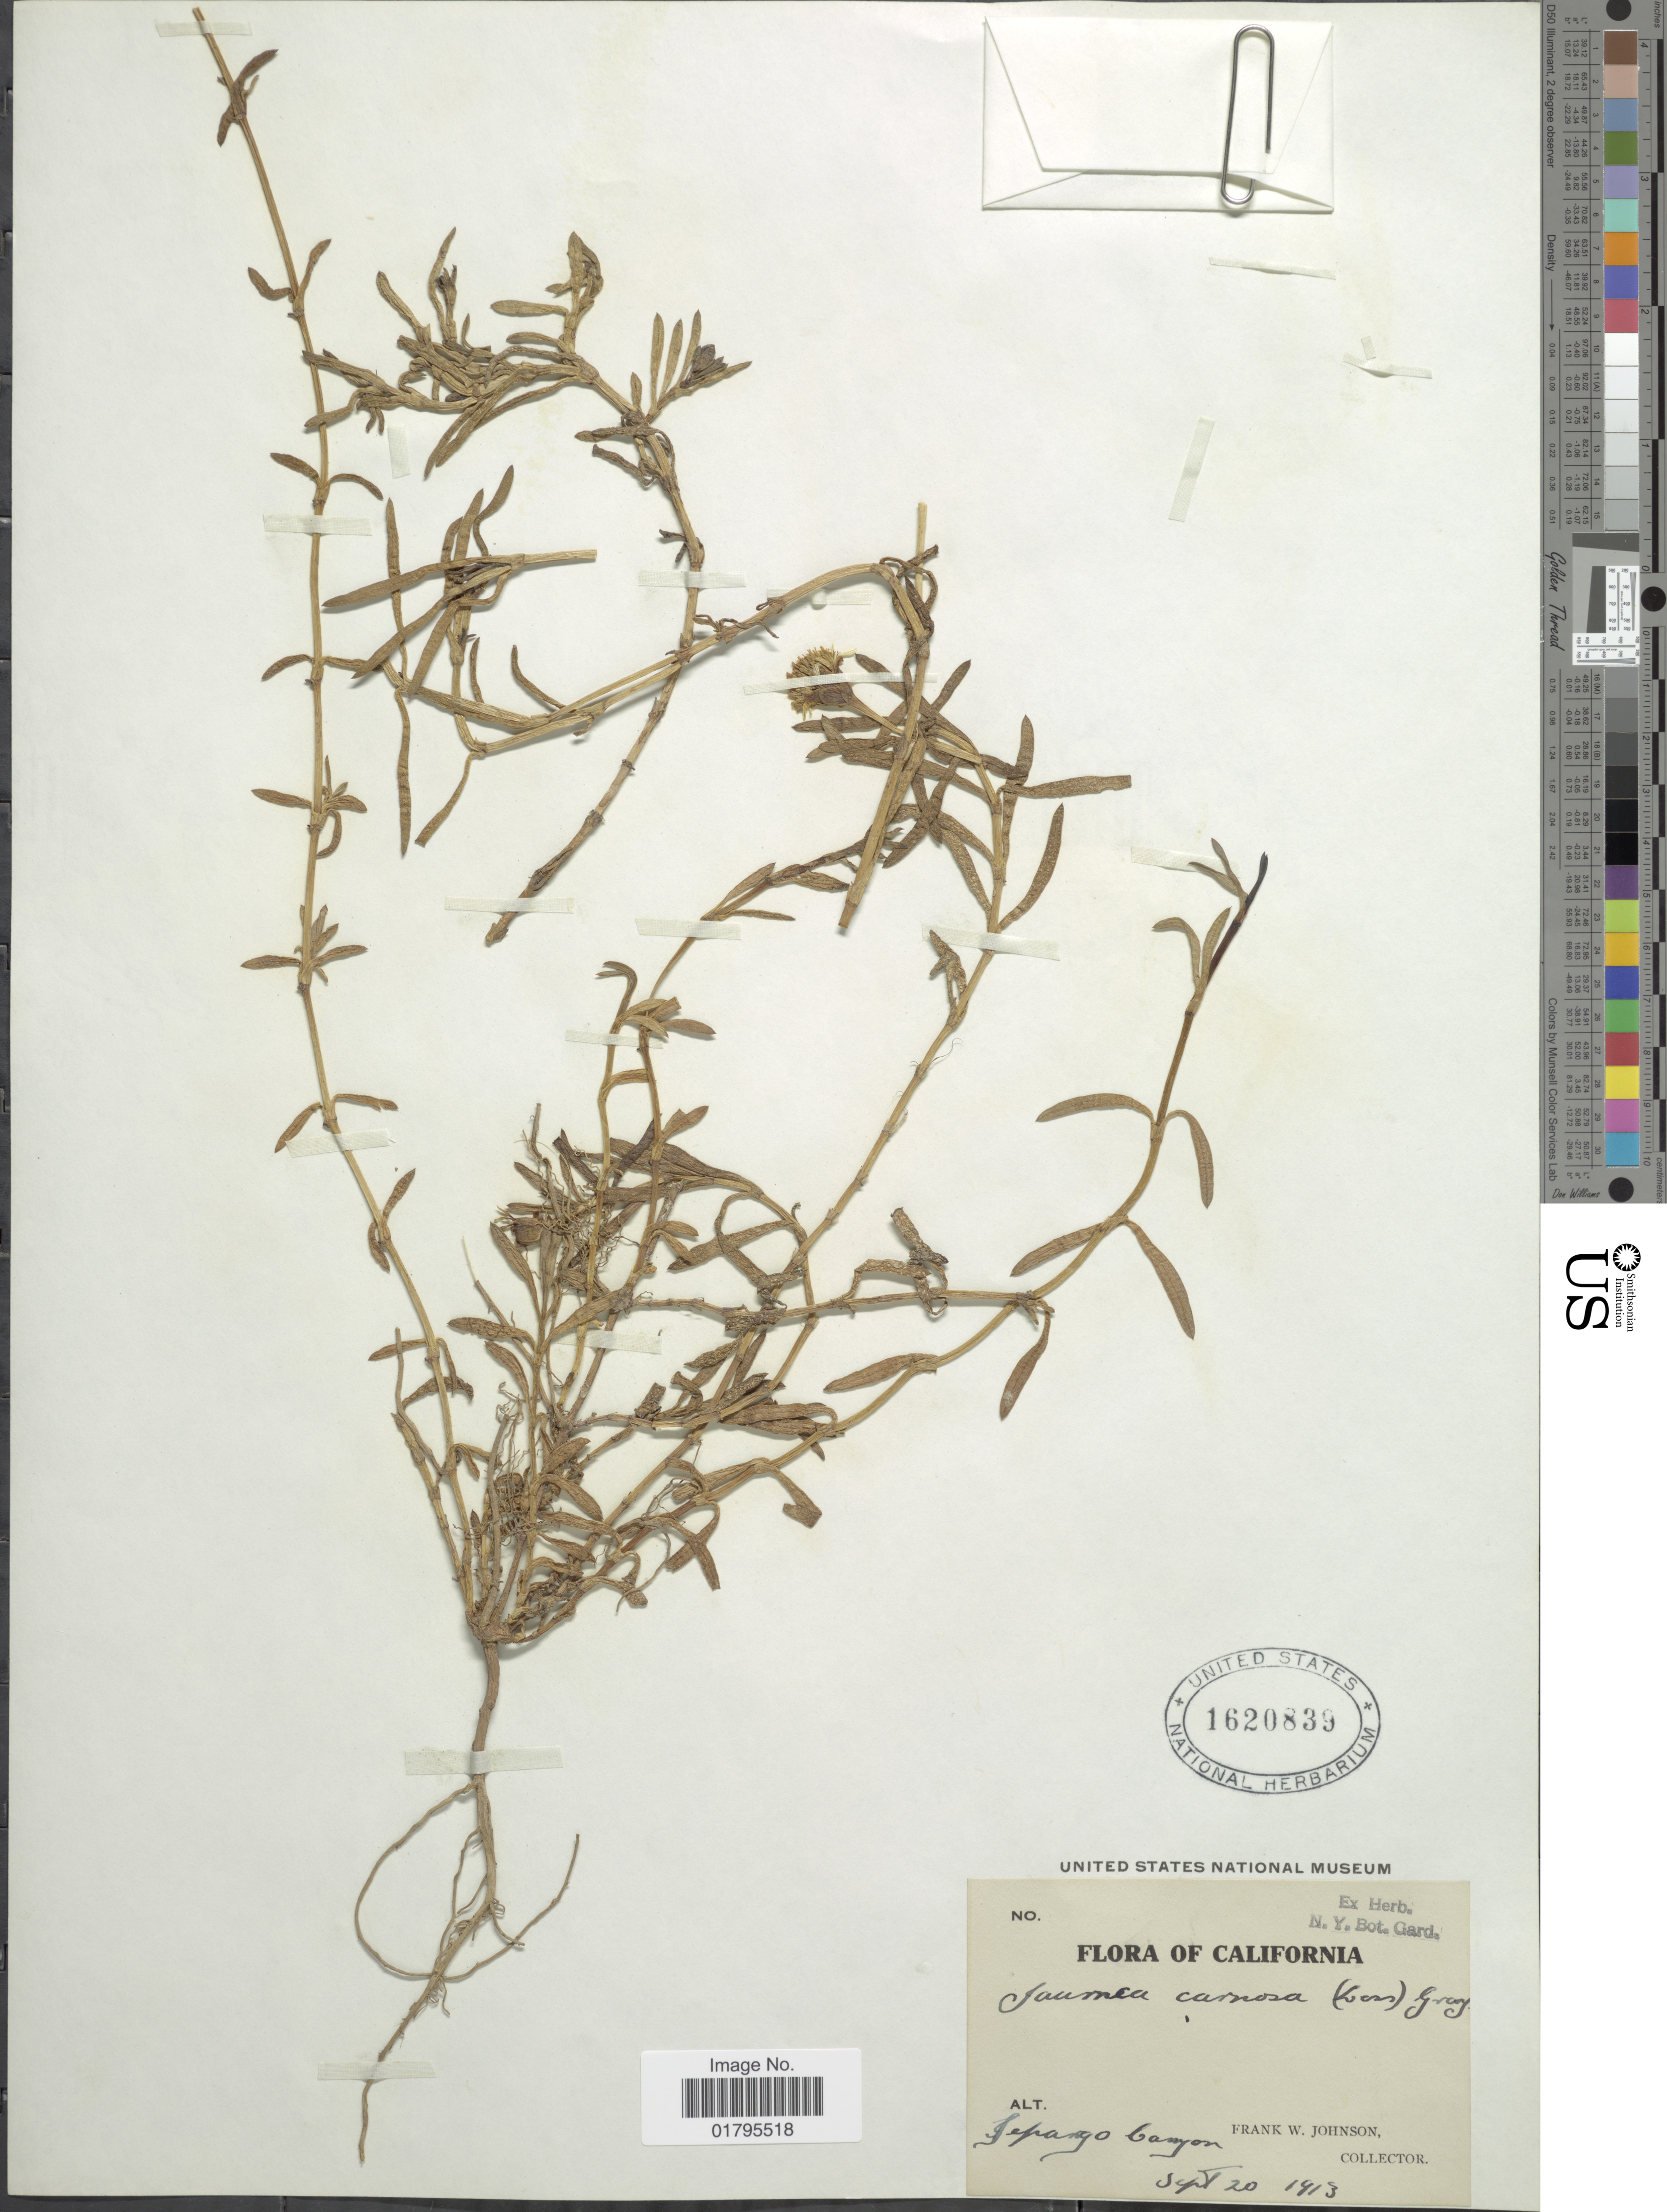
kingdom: Plantae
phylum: Tracheophyta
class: Magnoliopsida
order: Asterales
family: Asteraceae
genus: Jaumea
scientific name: Jaumea carnosa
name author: (Less.) A. Gray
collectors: F. W. Johnson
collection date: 1913-09-20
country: United States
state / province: California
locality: Sepango Canyon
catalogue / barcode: US 1620839